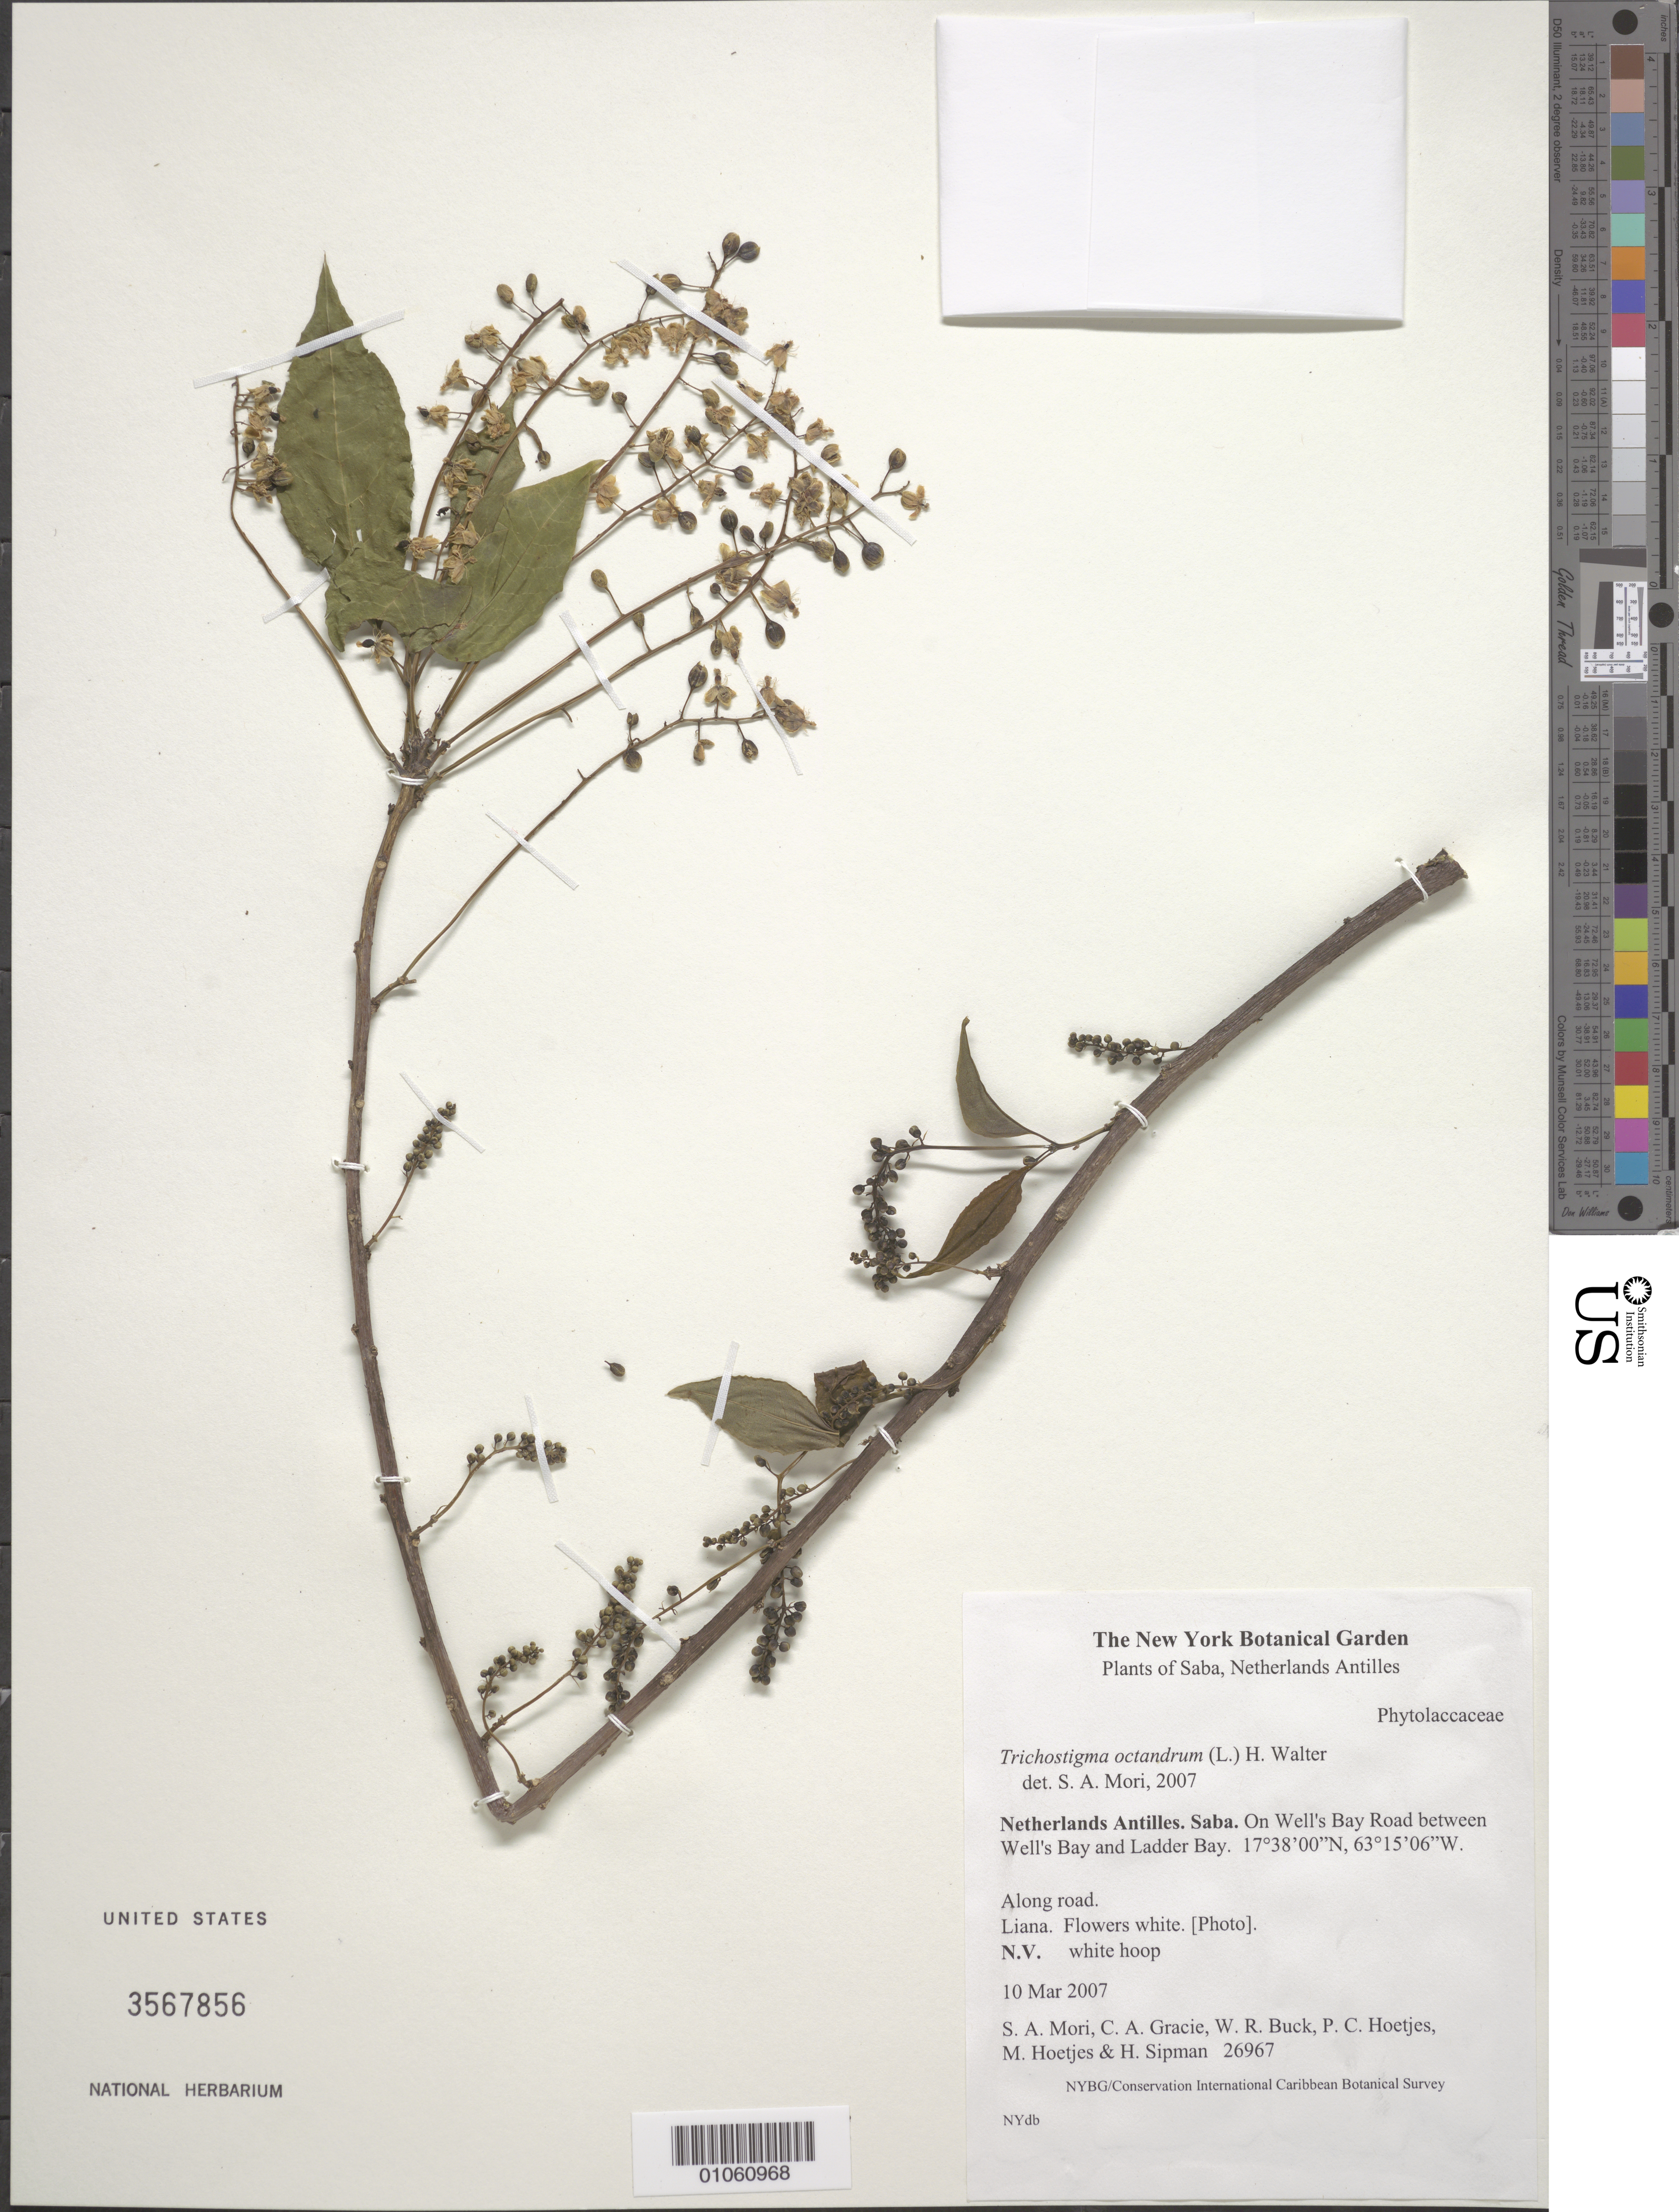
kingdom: Plantae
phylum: Tracheophyta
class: Magnoliopsida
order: Caryophyllales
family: Phytolaccaceae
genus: Trichostigma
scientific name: Trichostigma octandrum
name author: (L.) H. Walter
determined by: Mori, Scott A.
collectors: S. Mori, C. A. Gracie, W. R. Buck, P. Hoetjes, M. Hoetjes & H. Sipman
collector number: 26967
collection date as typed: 10 Mar 2007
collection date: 2007-03-10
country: Netherlands Antilles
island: Saba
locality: Well's Bay Road between Well's Bay and Ladder Bay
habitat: Along road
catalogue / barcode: US 3567856